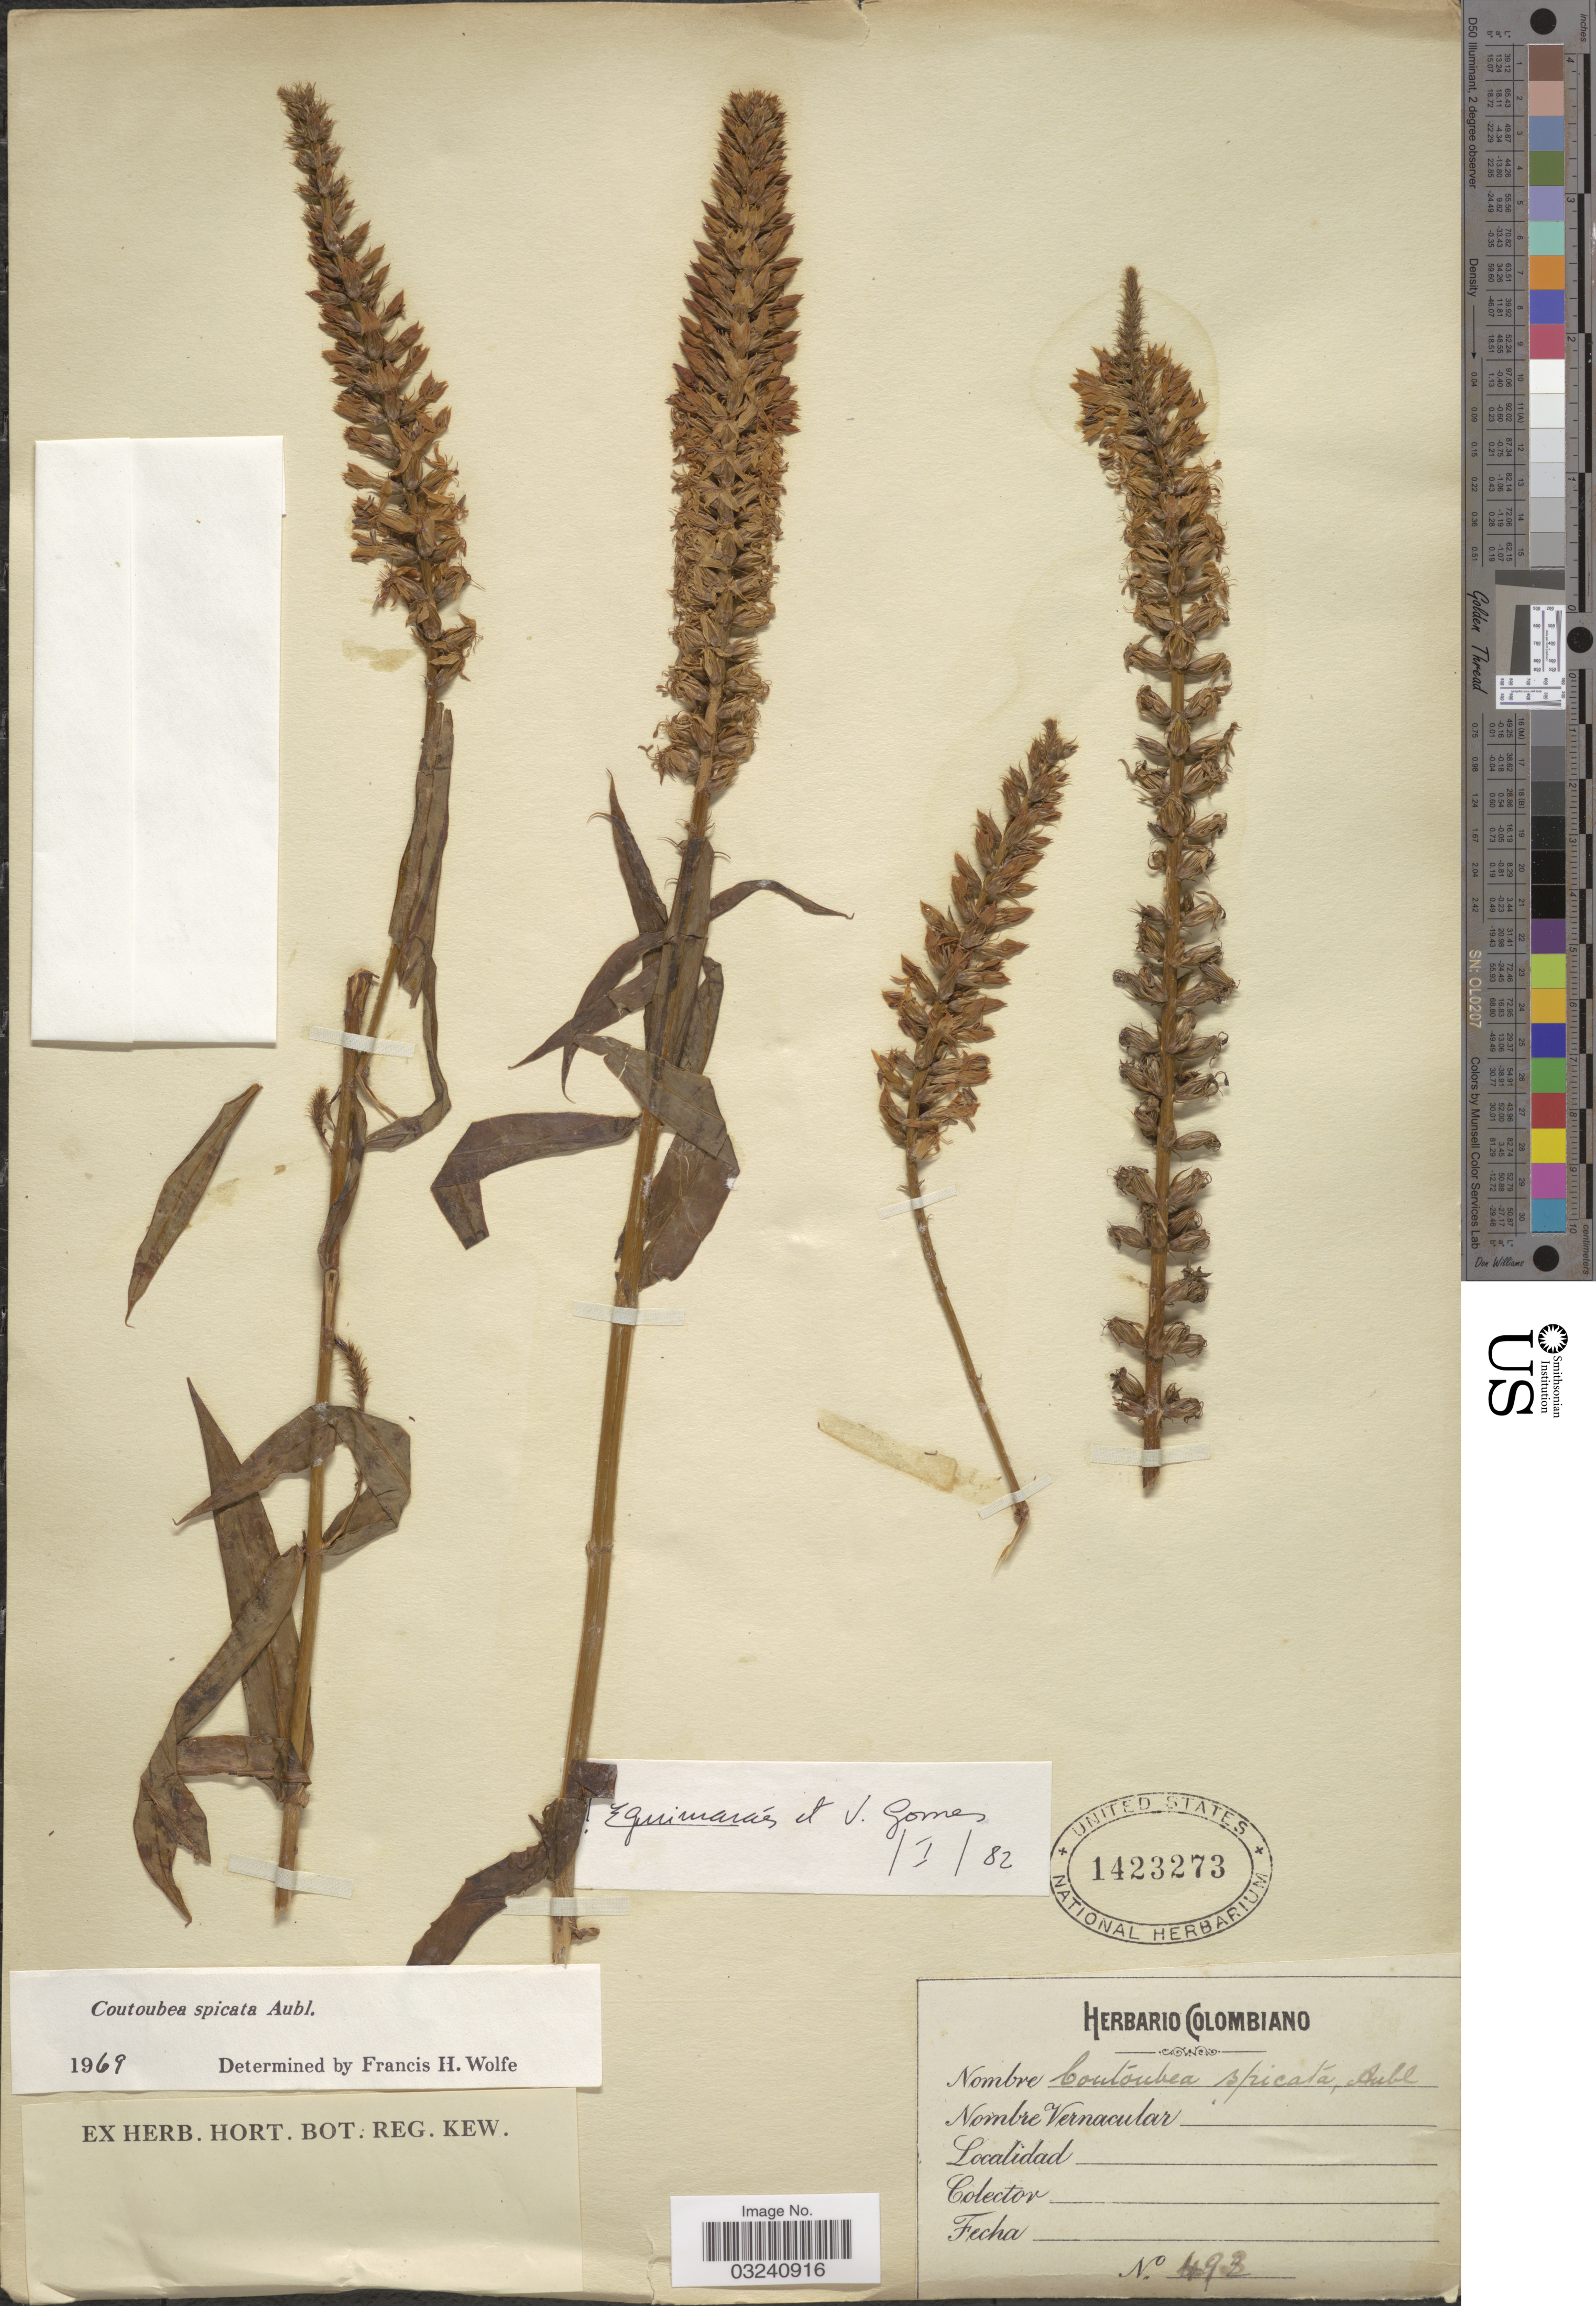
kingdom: Plantae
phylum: Tracheophyta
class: Magnoliopsida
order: Gentianales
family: Gentianaceae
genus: Coutoubea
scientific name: Coutoubea spicata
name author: Aubl.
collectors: ex Herb. Colombiano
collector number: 493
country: Colombia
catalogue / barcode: US 1423273